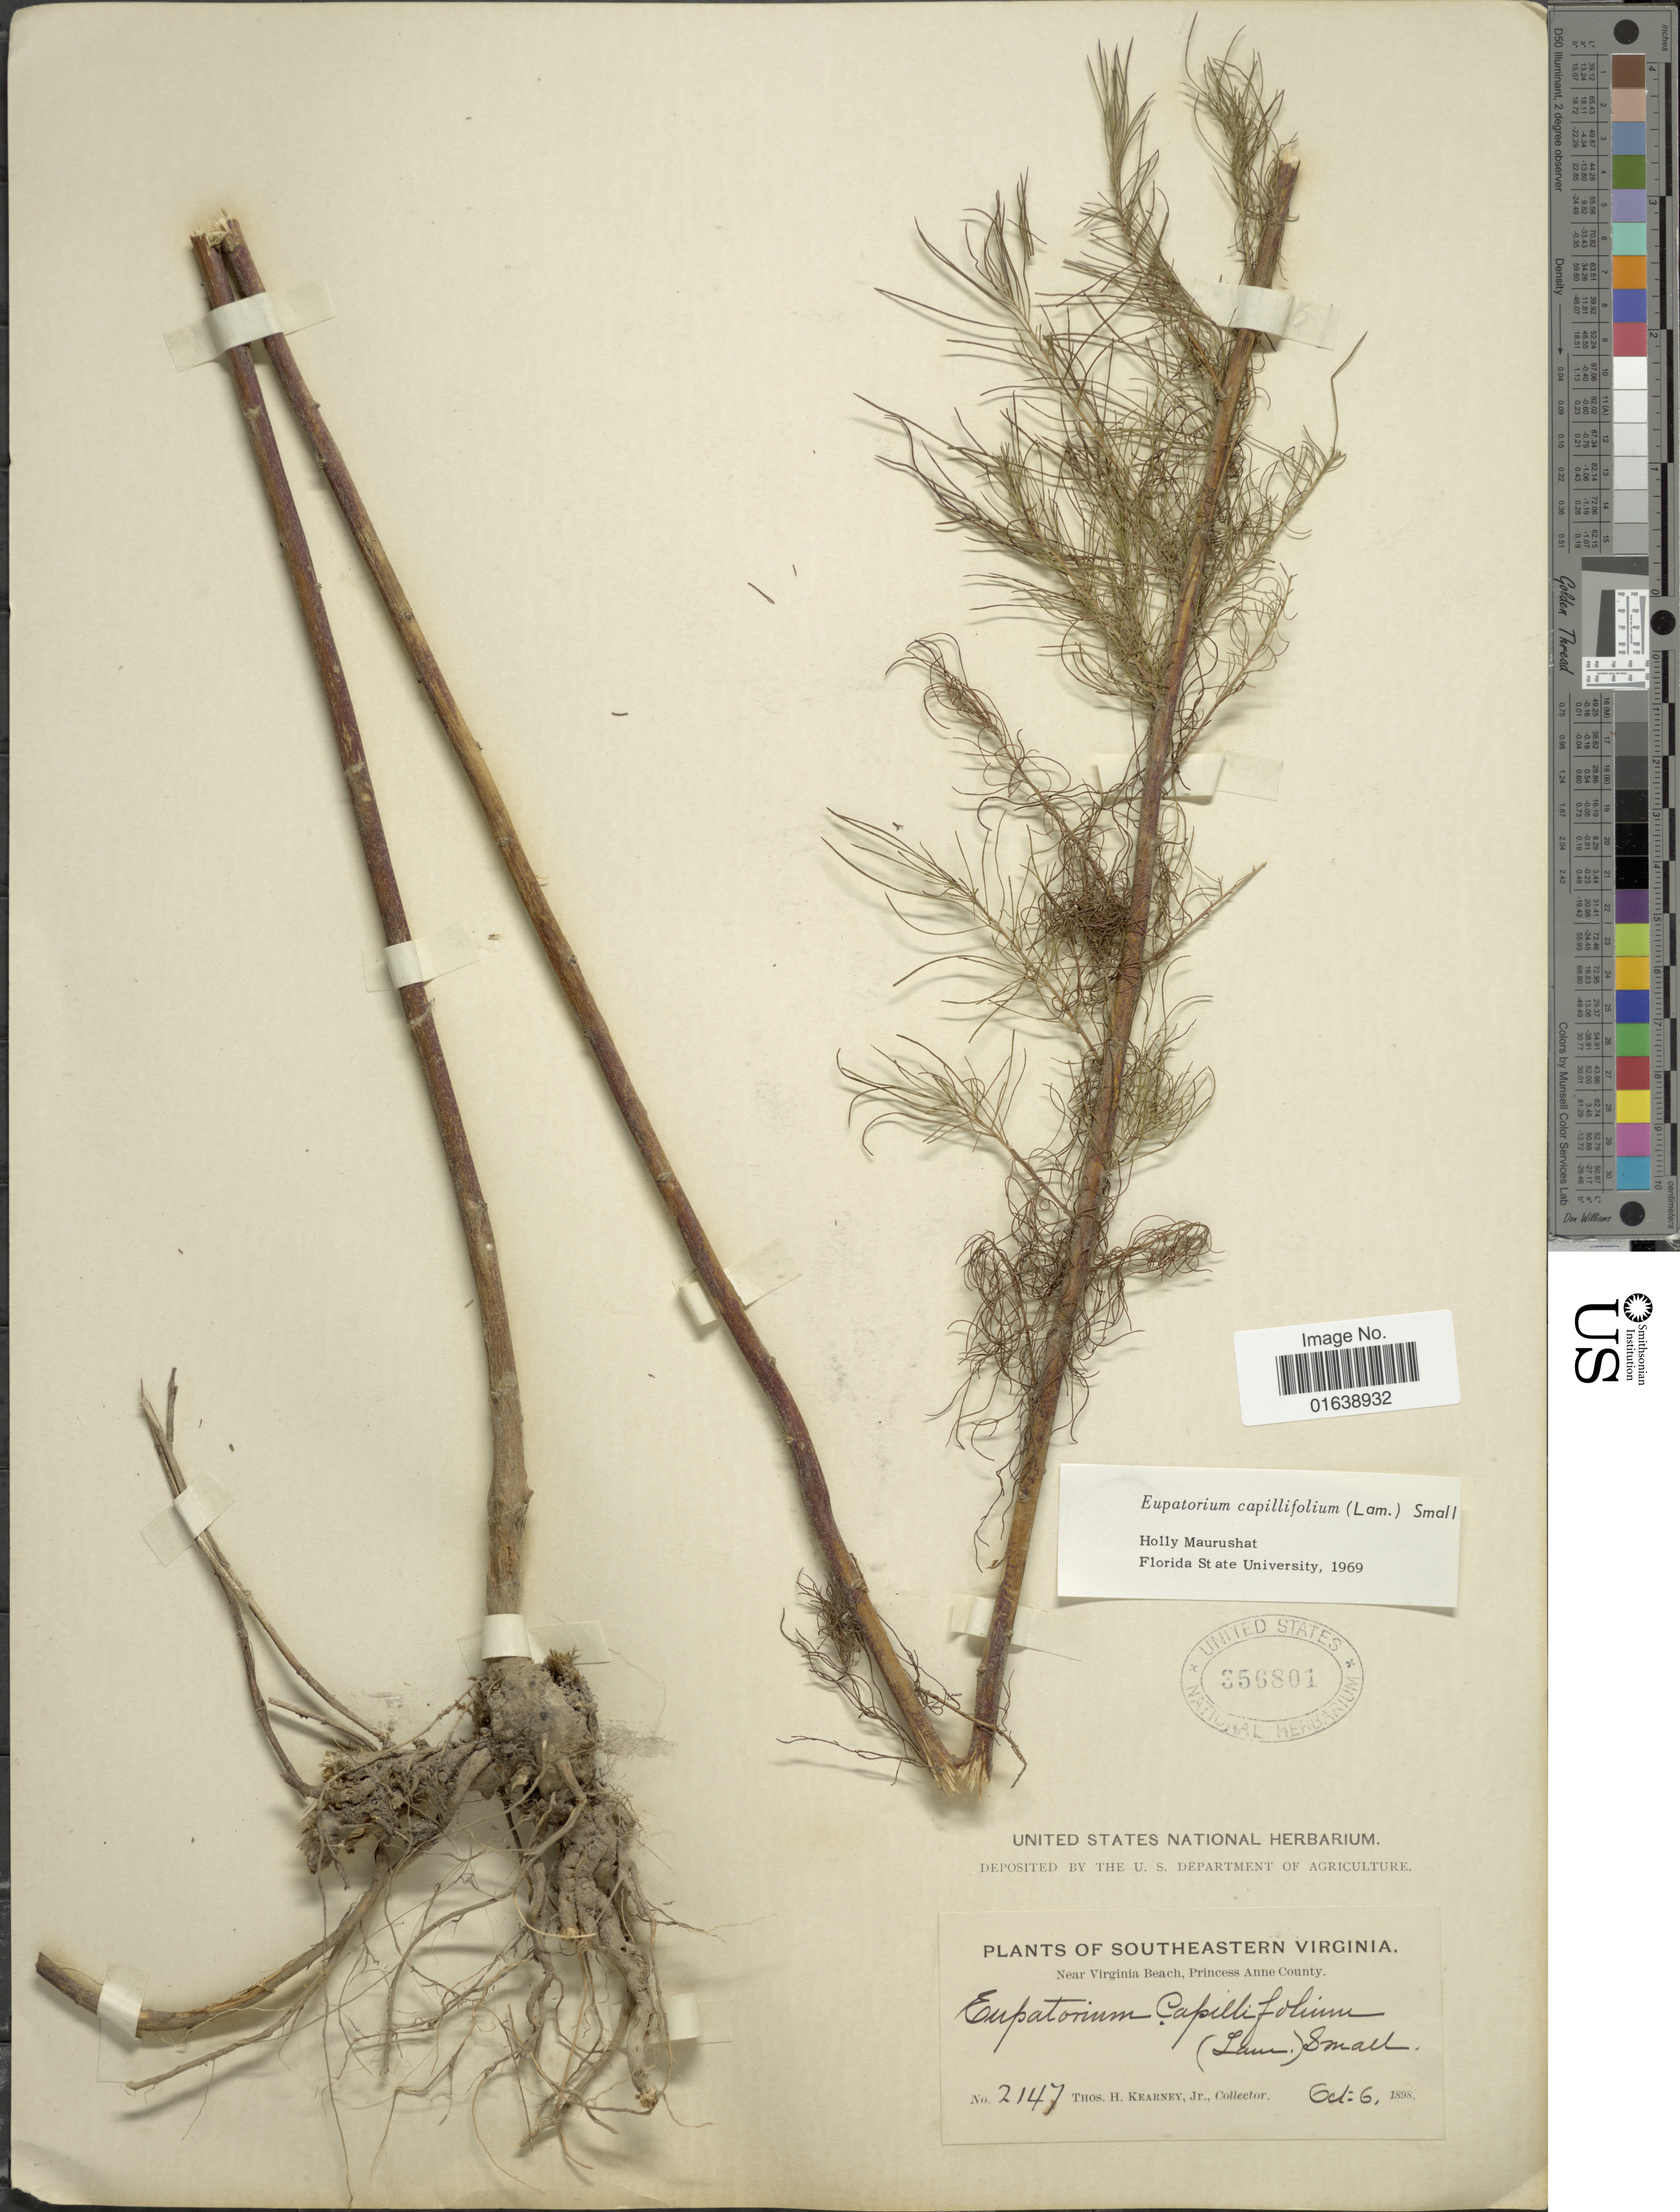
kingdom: Plantae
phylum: Tracheophyta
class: Magnoliopsida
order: Asterales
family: Asteraceae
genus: Eupatorium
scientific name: Eupatorium capillifolium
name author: (Lam.) Small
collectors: T. H. Kearney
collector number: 2147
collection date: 1898-10-06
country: United States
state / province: Virginia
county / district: City of Virginia Beach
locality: Southeastern Virginia. Near Virginia Beach, Princess Anne (=historic county name) County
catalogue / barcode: US 356801